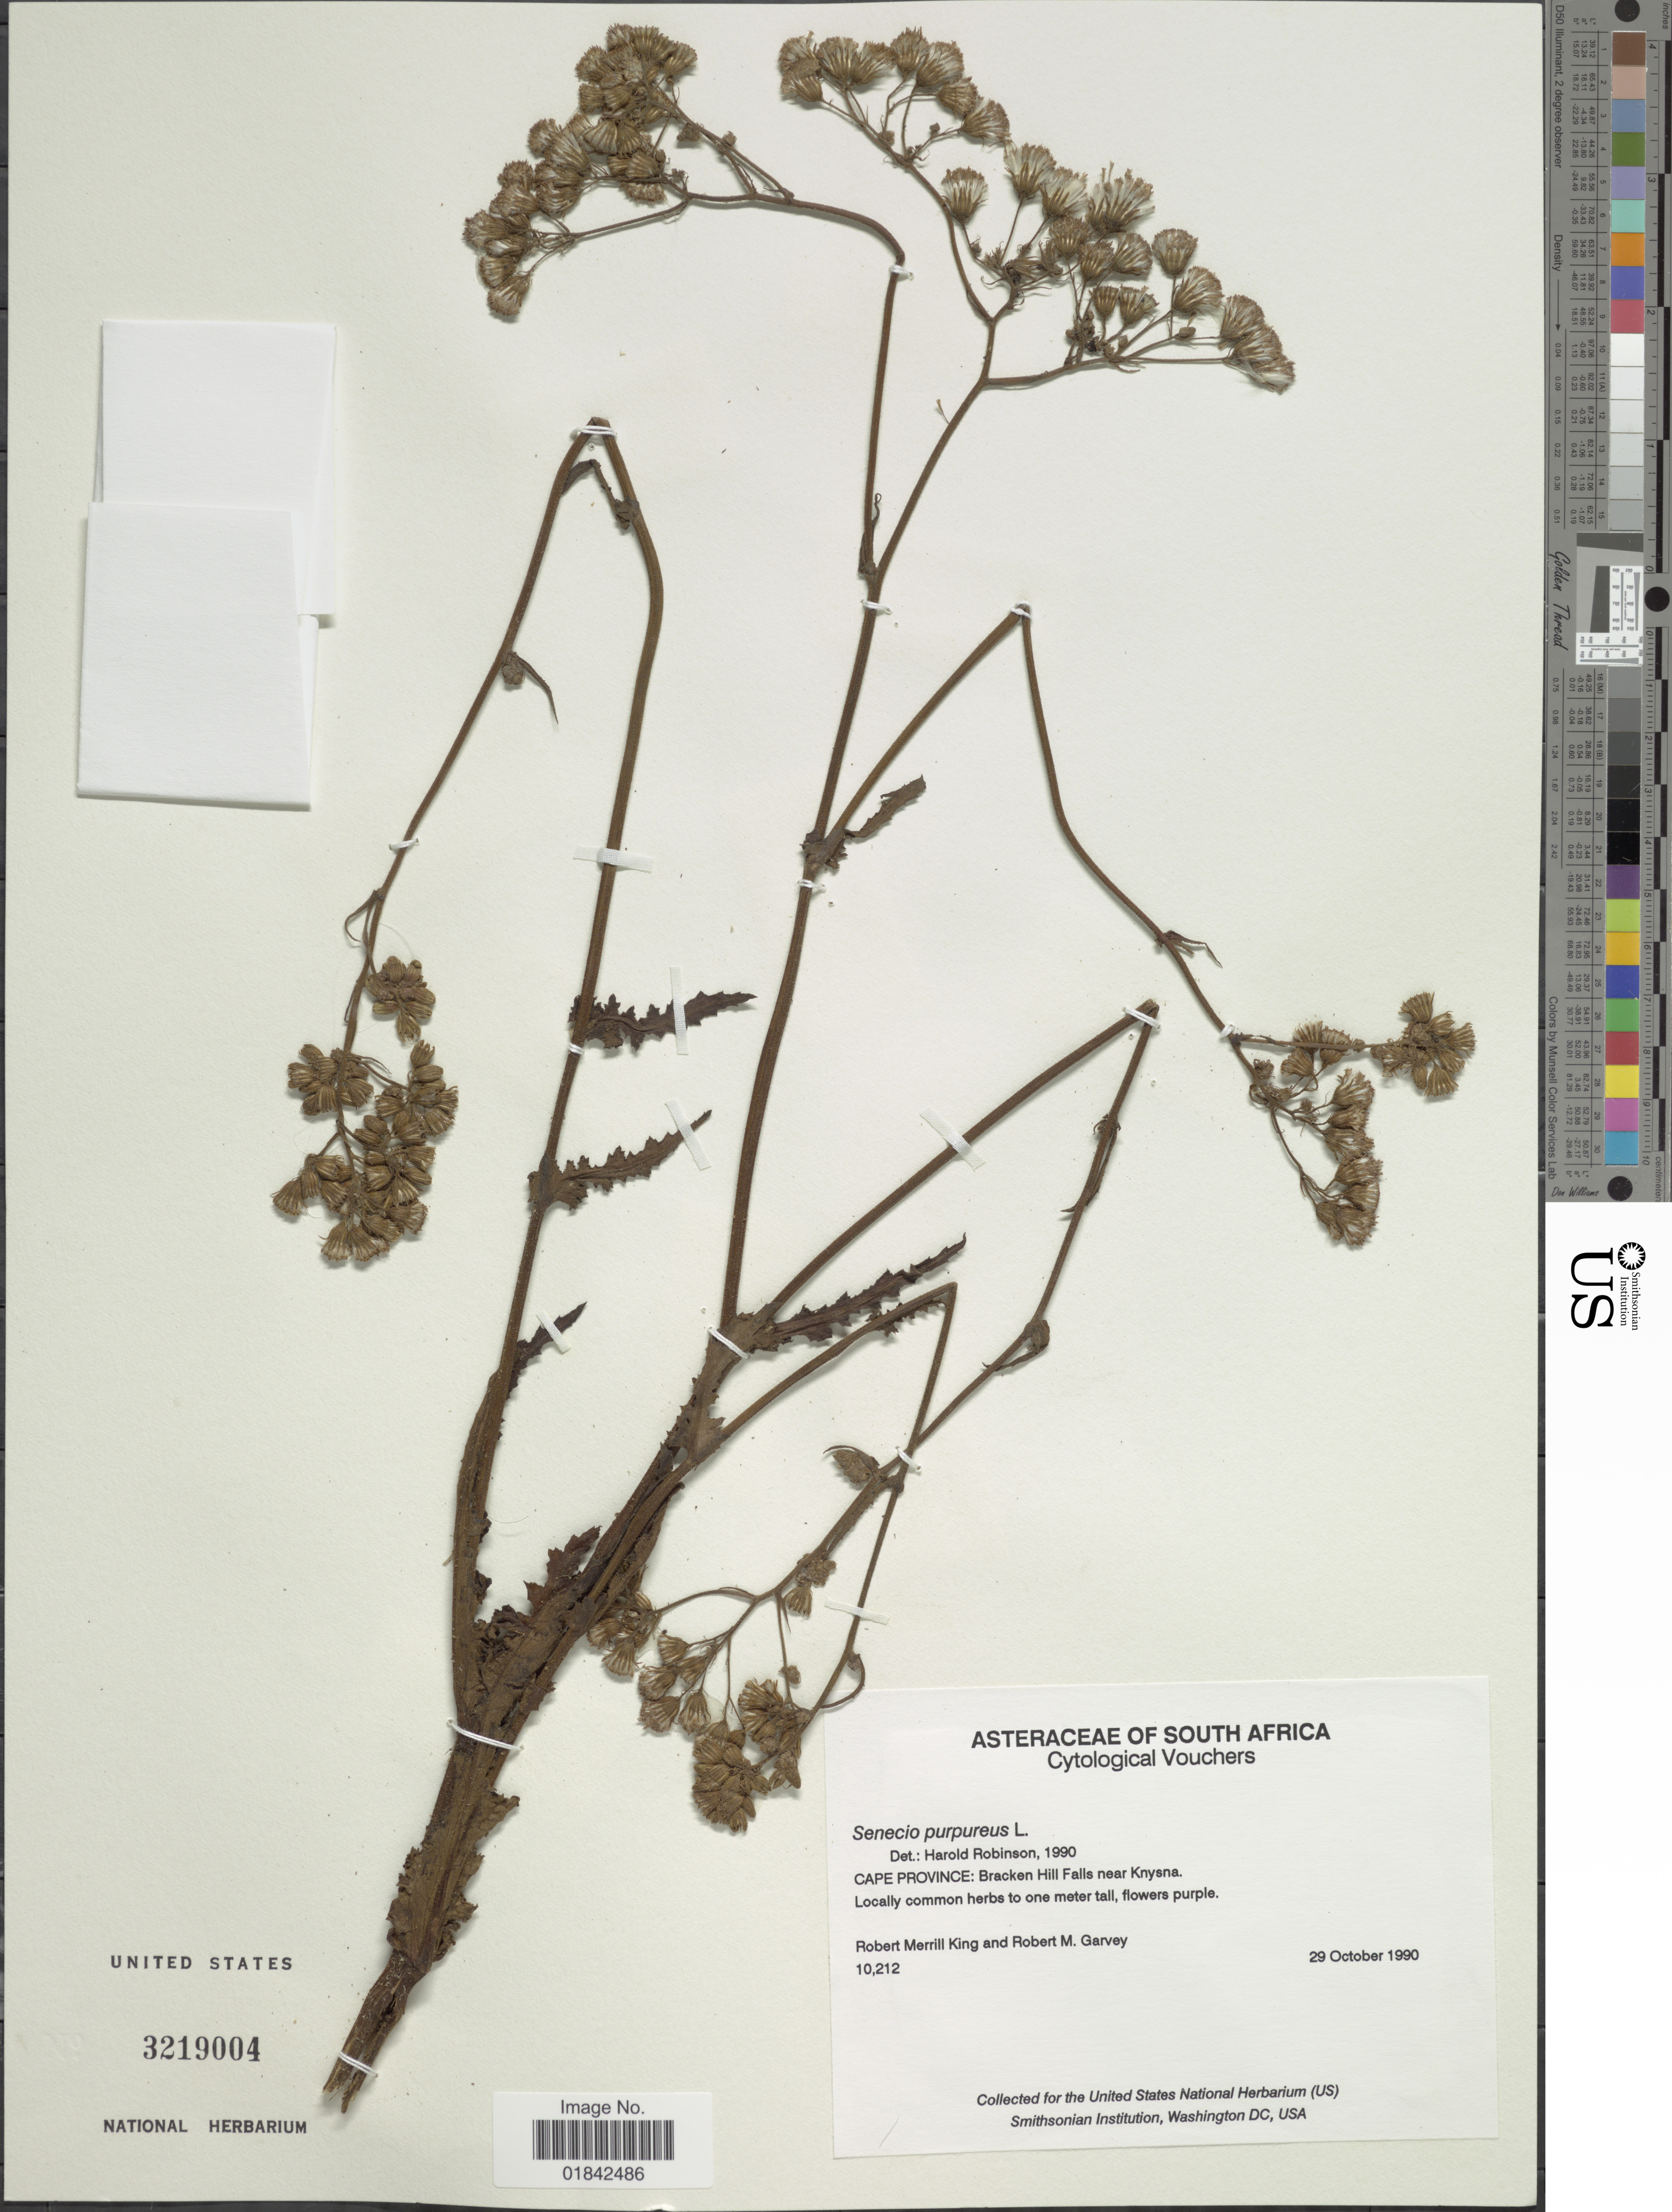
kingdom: Plantae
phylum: Tracheophyta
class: Magnoliopsida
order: Asterales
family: Asteraceae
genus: Senecio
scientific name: Senecio purpureus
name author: L.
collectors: R. M. King & R. Garvey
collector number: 10212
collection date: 1990-10-29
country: South Africa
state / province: Western Cape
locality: Bracken Hill Falls near Knysna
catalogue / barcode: US 3219004